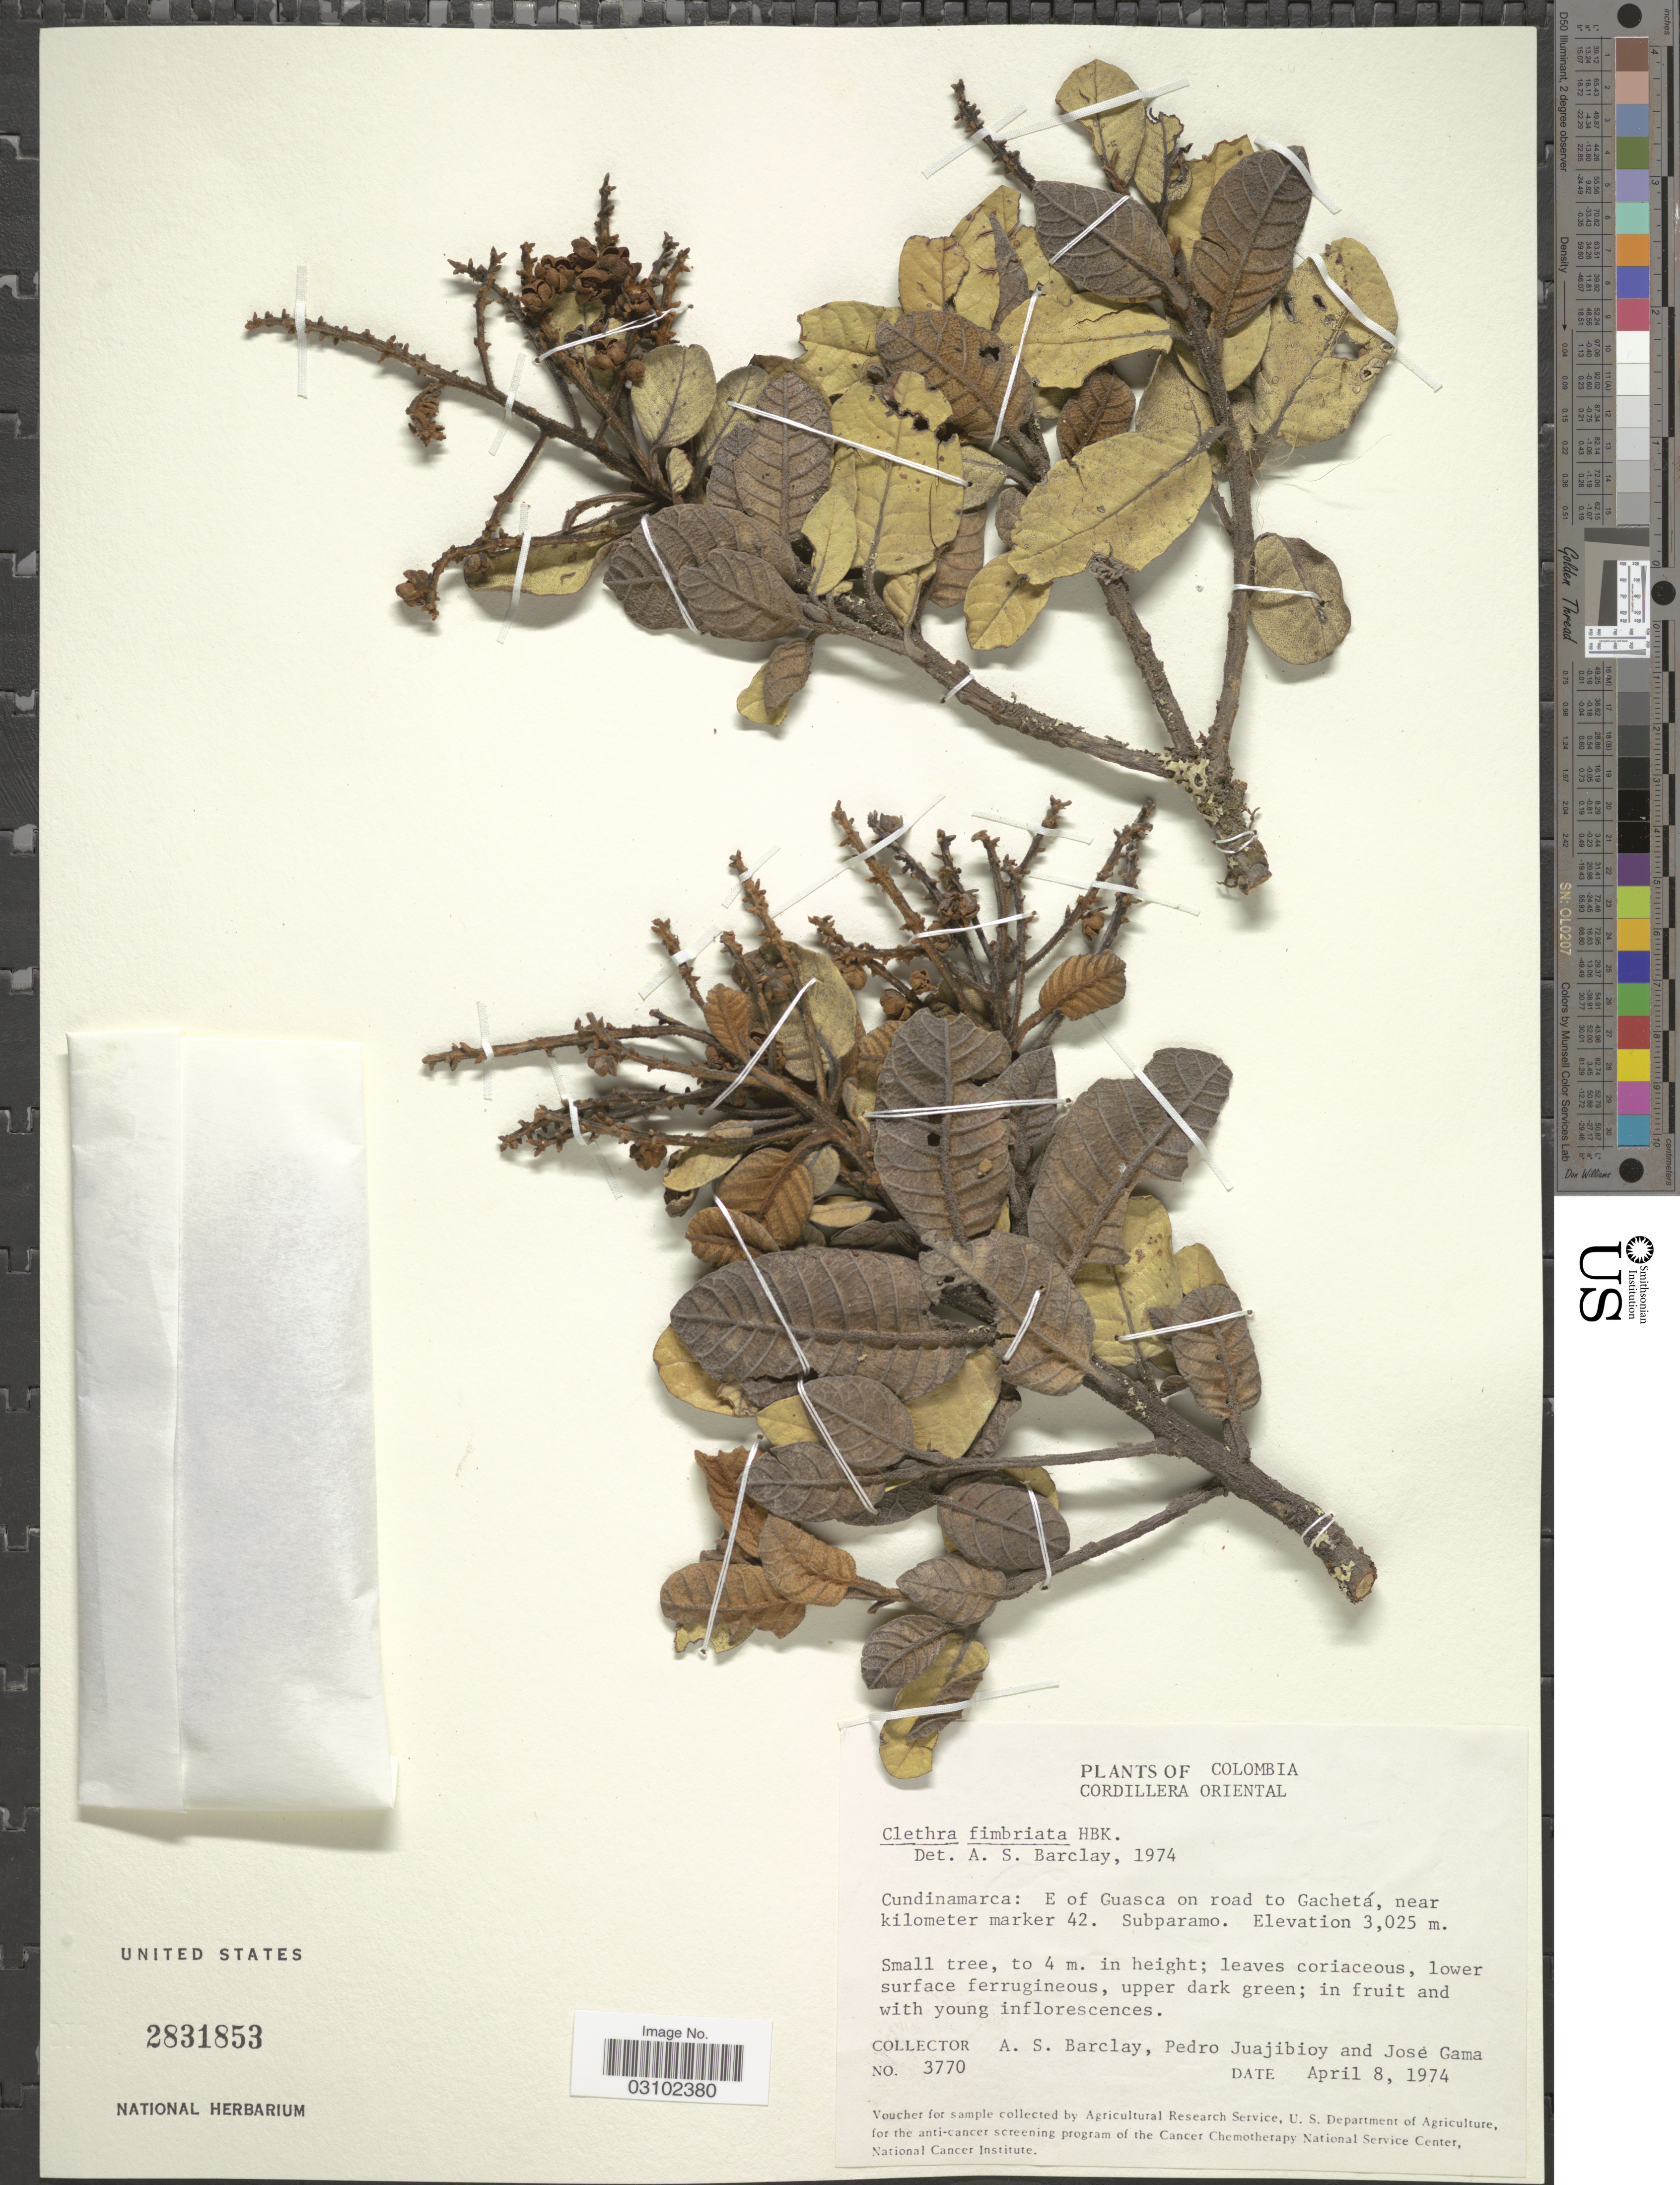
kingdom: Plantae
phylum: Tracheophyta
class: Magnoliopsida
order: Ericales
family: Clethraceae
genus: Clethra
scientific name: Clethra fimbriata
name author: Kunth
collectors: A. S. Barclay, P. Juajibioy & J. Gama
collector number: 3770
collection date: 1974-04-08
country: Colombia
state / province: Cundinamarca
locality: Cordillera Oriental, E of Guasca on road to Gachetá, near kilometer marker 42.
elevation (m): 3025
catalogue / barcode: US 2831853